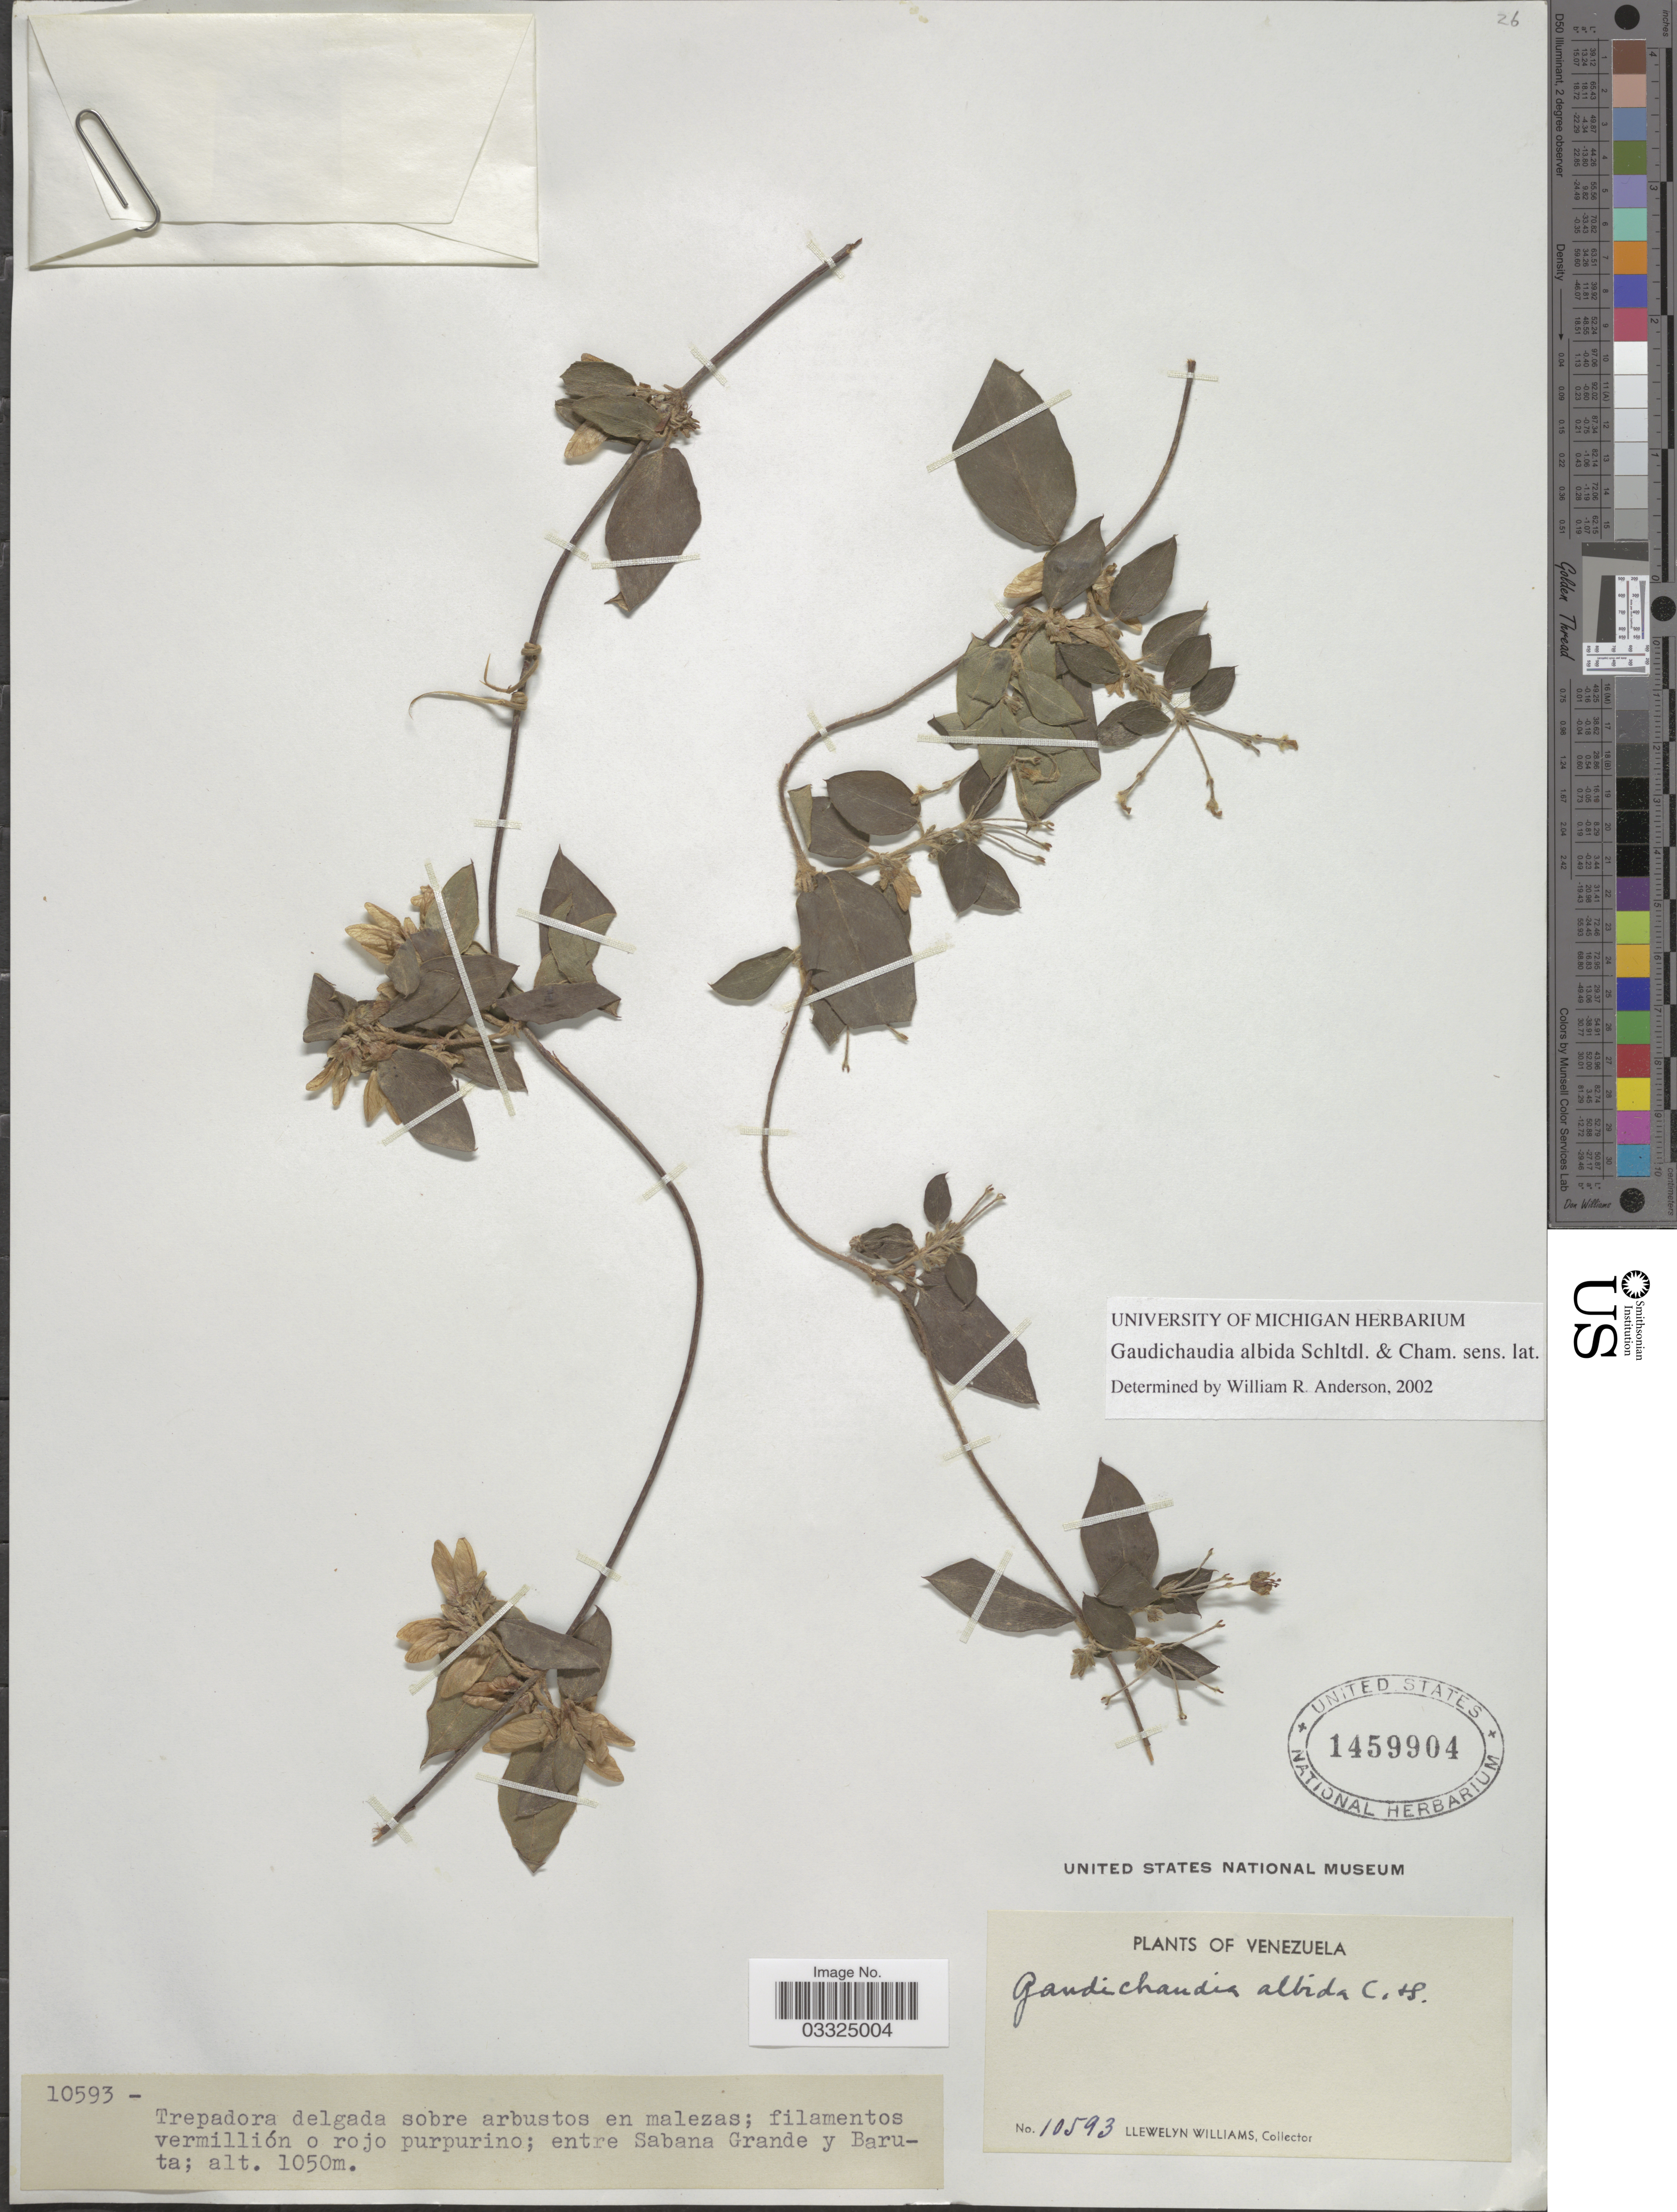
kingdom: Plantae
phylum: Tracheophyta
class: Magnoliopsida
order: Malpighiales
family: Malpighiaceae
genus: Gaudichaudia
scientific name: Gaudichaudia albida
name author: Schltdl. & Cham.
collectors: Ll. Williams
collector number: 10593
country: Venezuela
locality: Entre Sabana Grande y Baruta.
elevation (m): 1050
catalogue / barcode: US 1459904